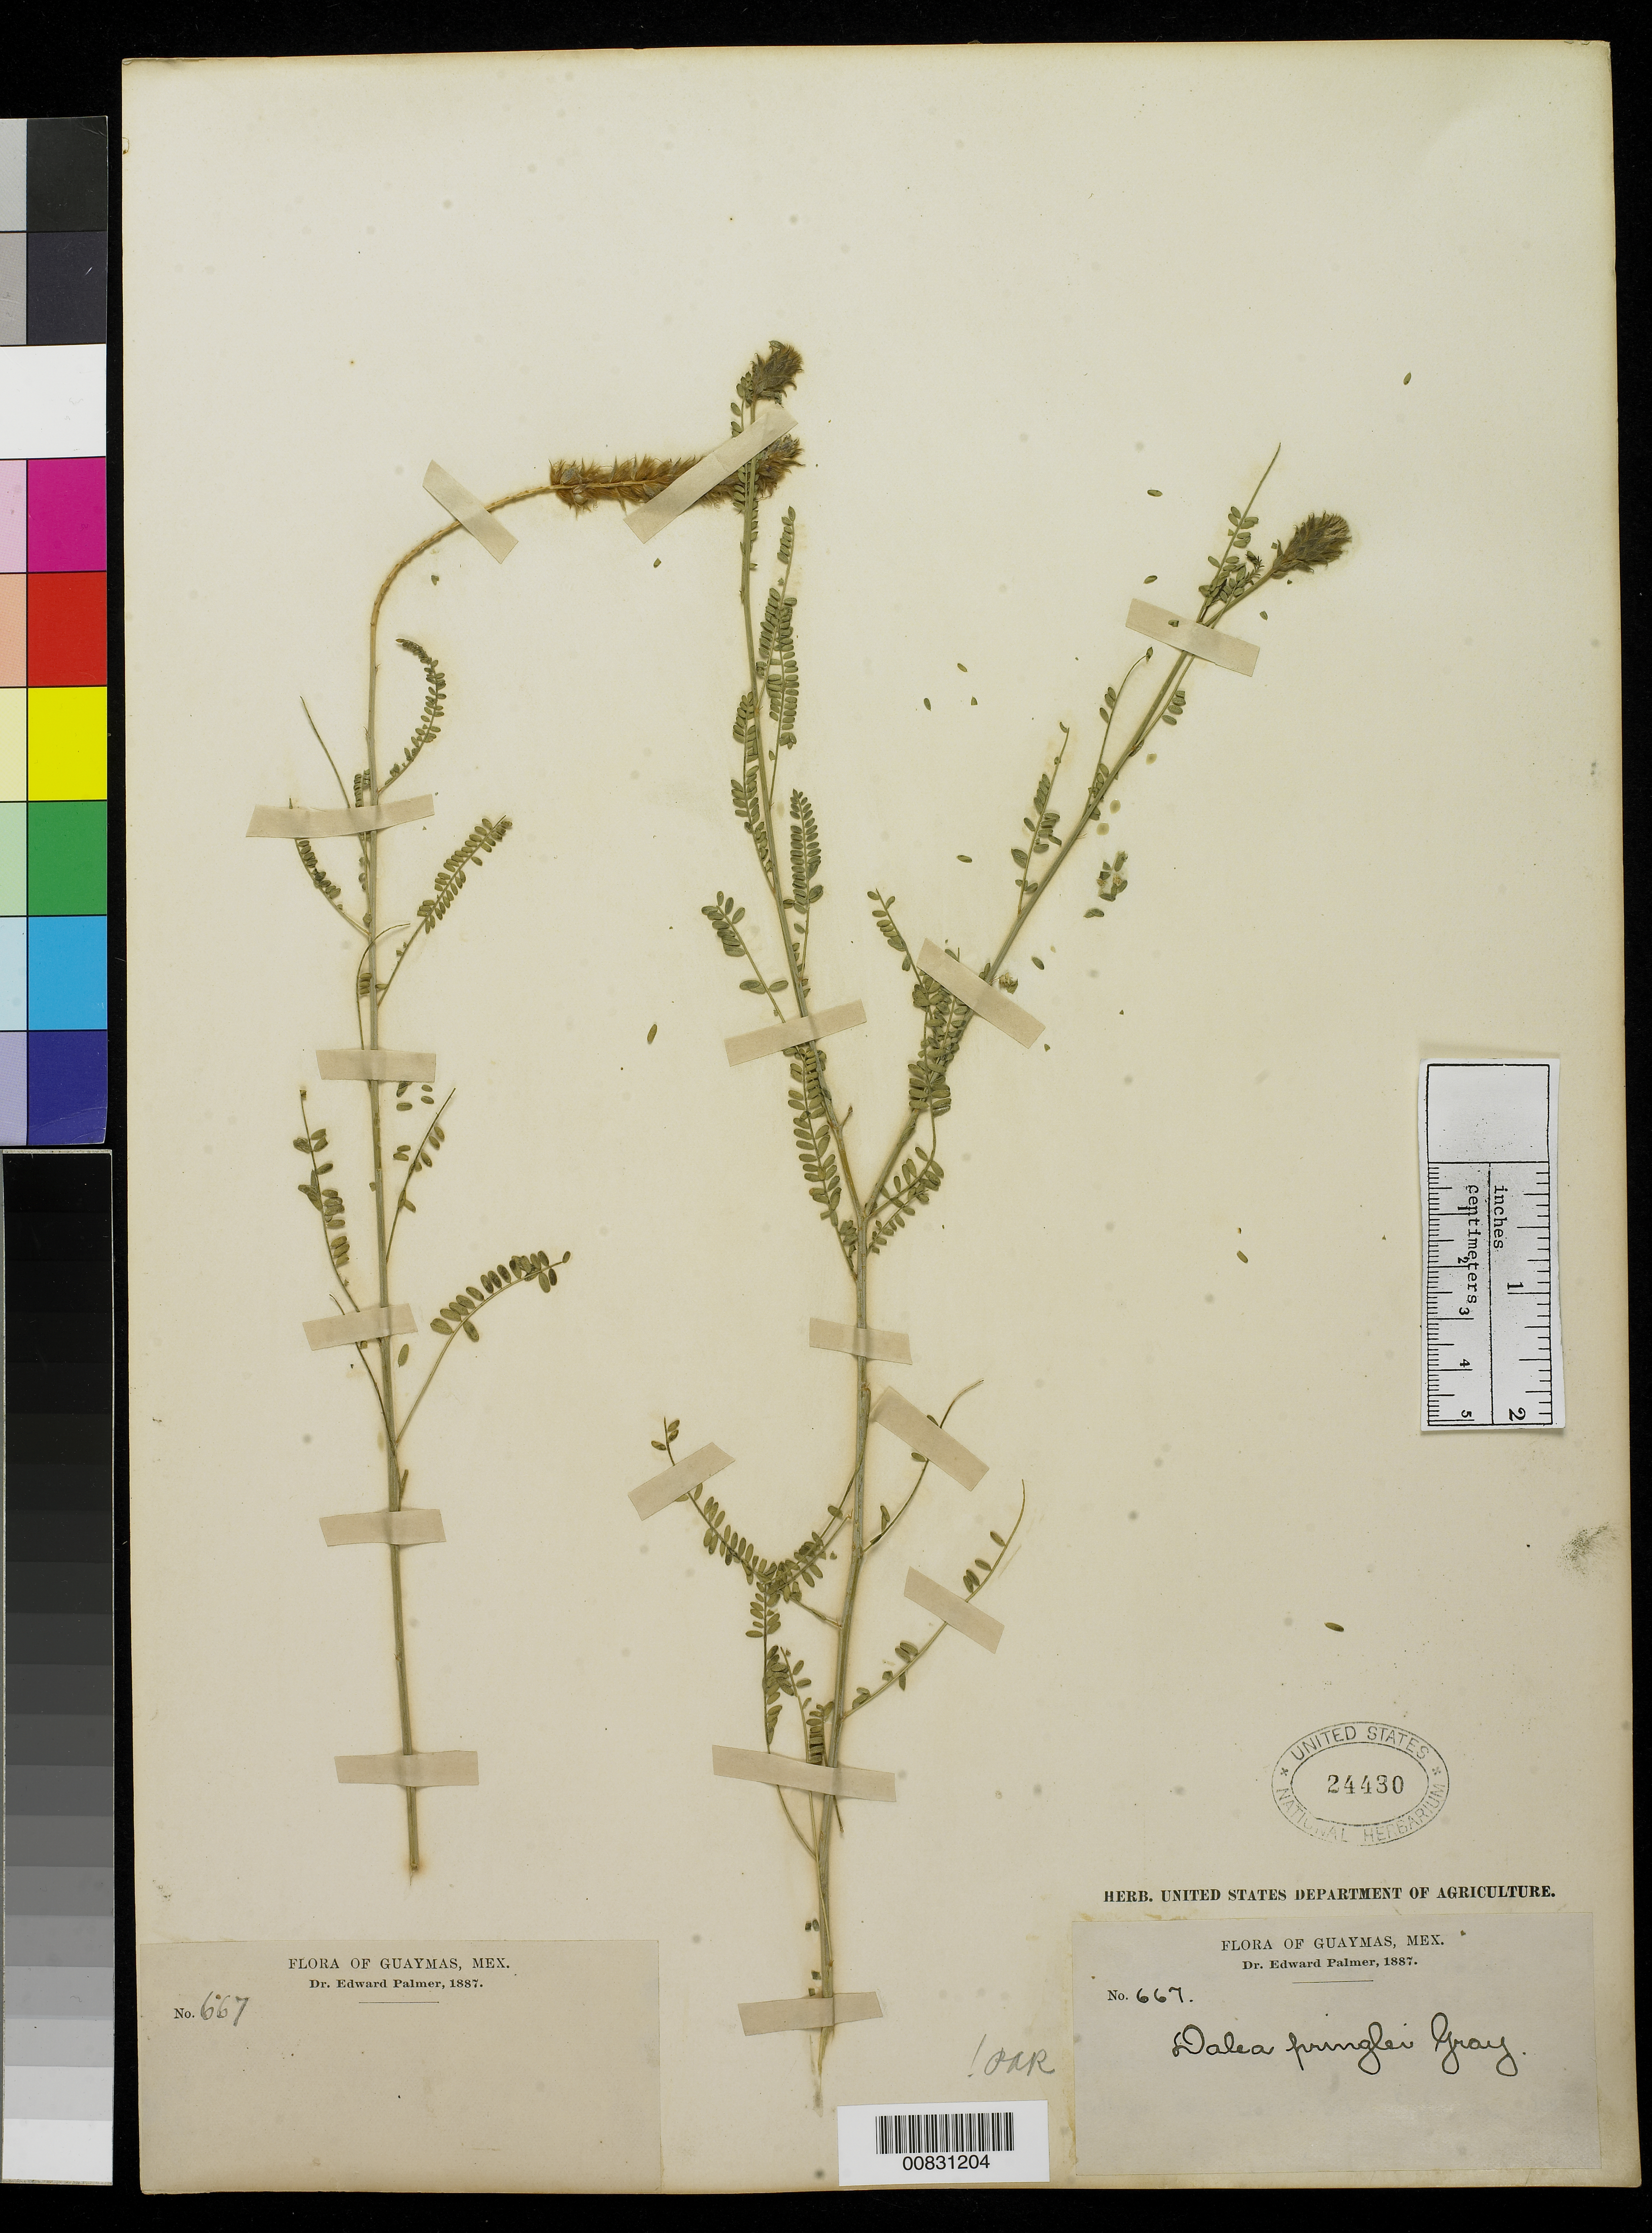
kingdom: Plantae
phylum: Tracheophyta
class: Magnoliopsida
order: Fabales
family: Fabaceae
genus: Dalea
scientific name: Dalea pringlei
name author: A. Gray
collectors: E. Palmer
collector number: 667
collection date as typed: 1887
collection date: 1887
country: Mexico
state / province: Sonora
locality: Guaymas, Sonora.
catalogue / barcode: US 24430